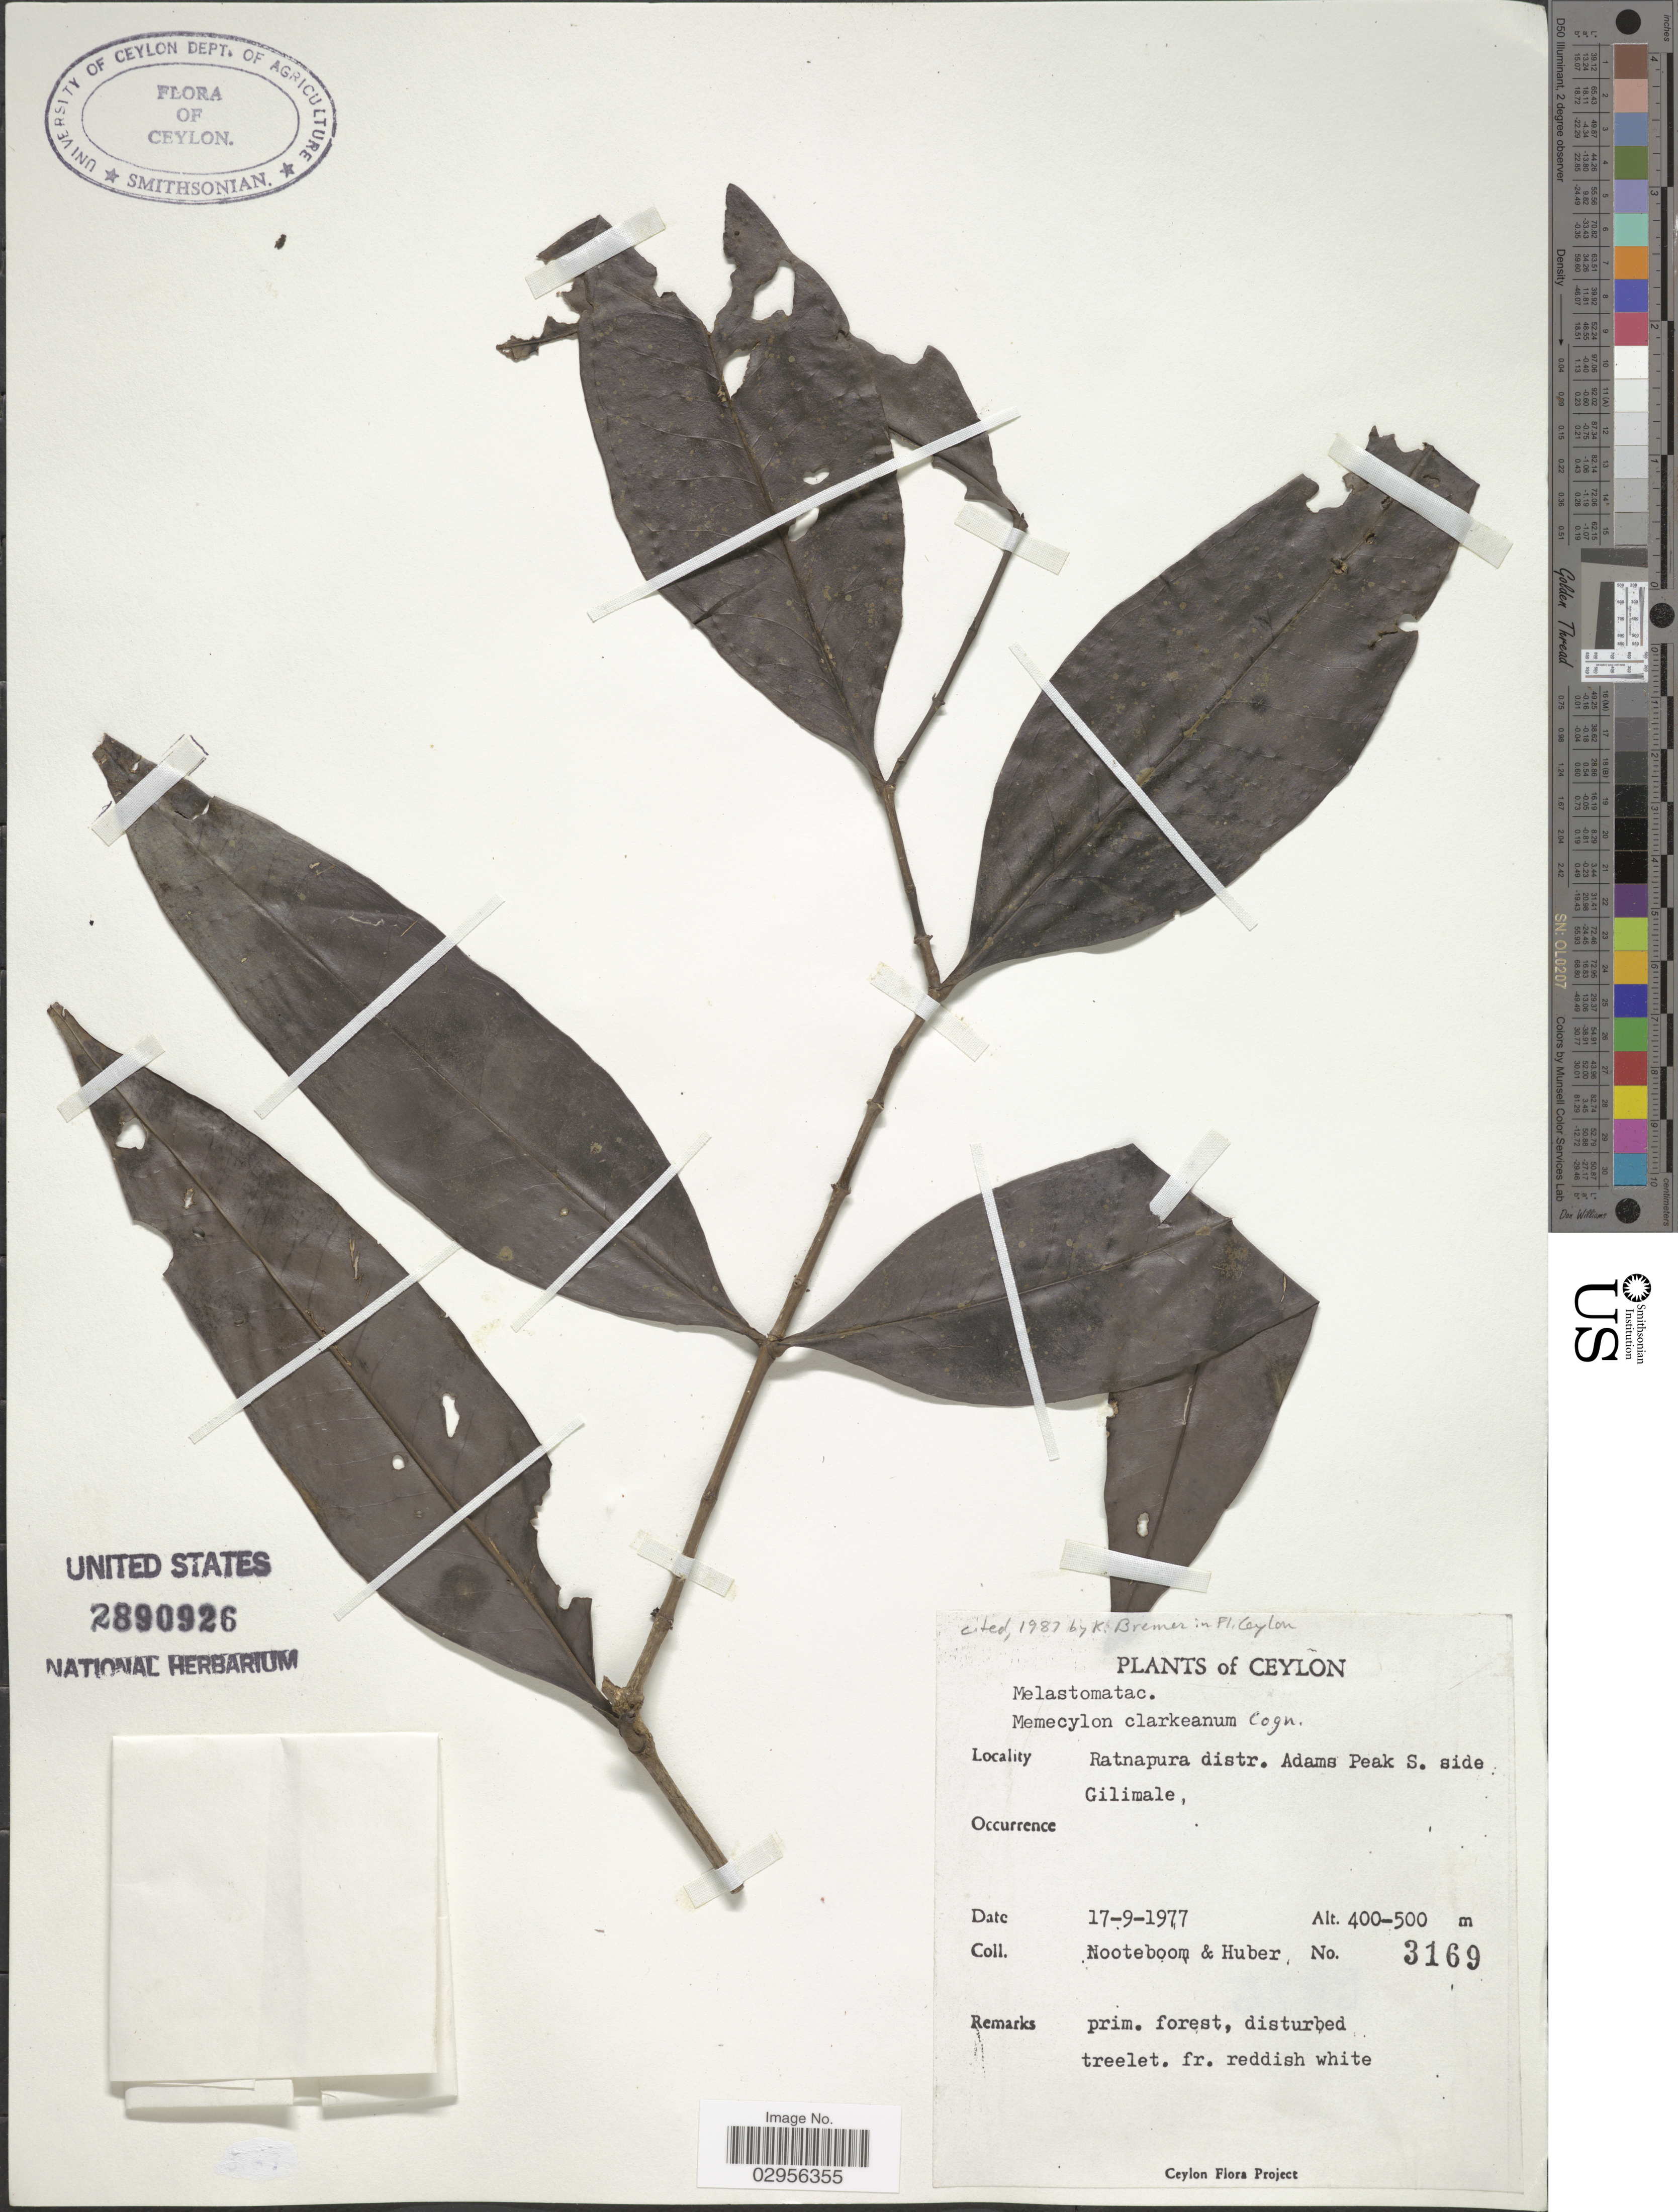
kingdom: Plantae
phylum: Tracheophyta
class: Magnoliopsida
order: Myrtales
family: Melastomataceae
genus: Memecylon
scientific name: Memecylon clarkeanum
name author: Cogn.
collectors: Nooteboom, -- & Huber, --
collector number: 3169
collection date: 1977-09-17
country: Sri Lanka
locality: Ceylon. Ratnapura distr. Adams Peak S. side Gilimale.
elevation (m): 400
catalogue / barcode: US 2890926